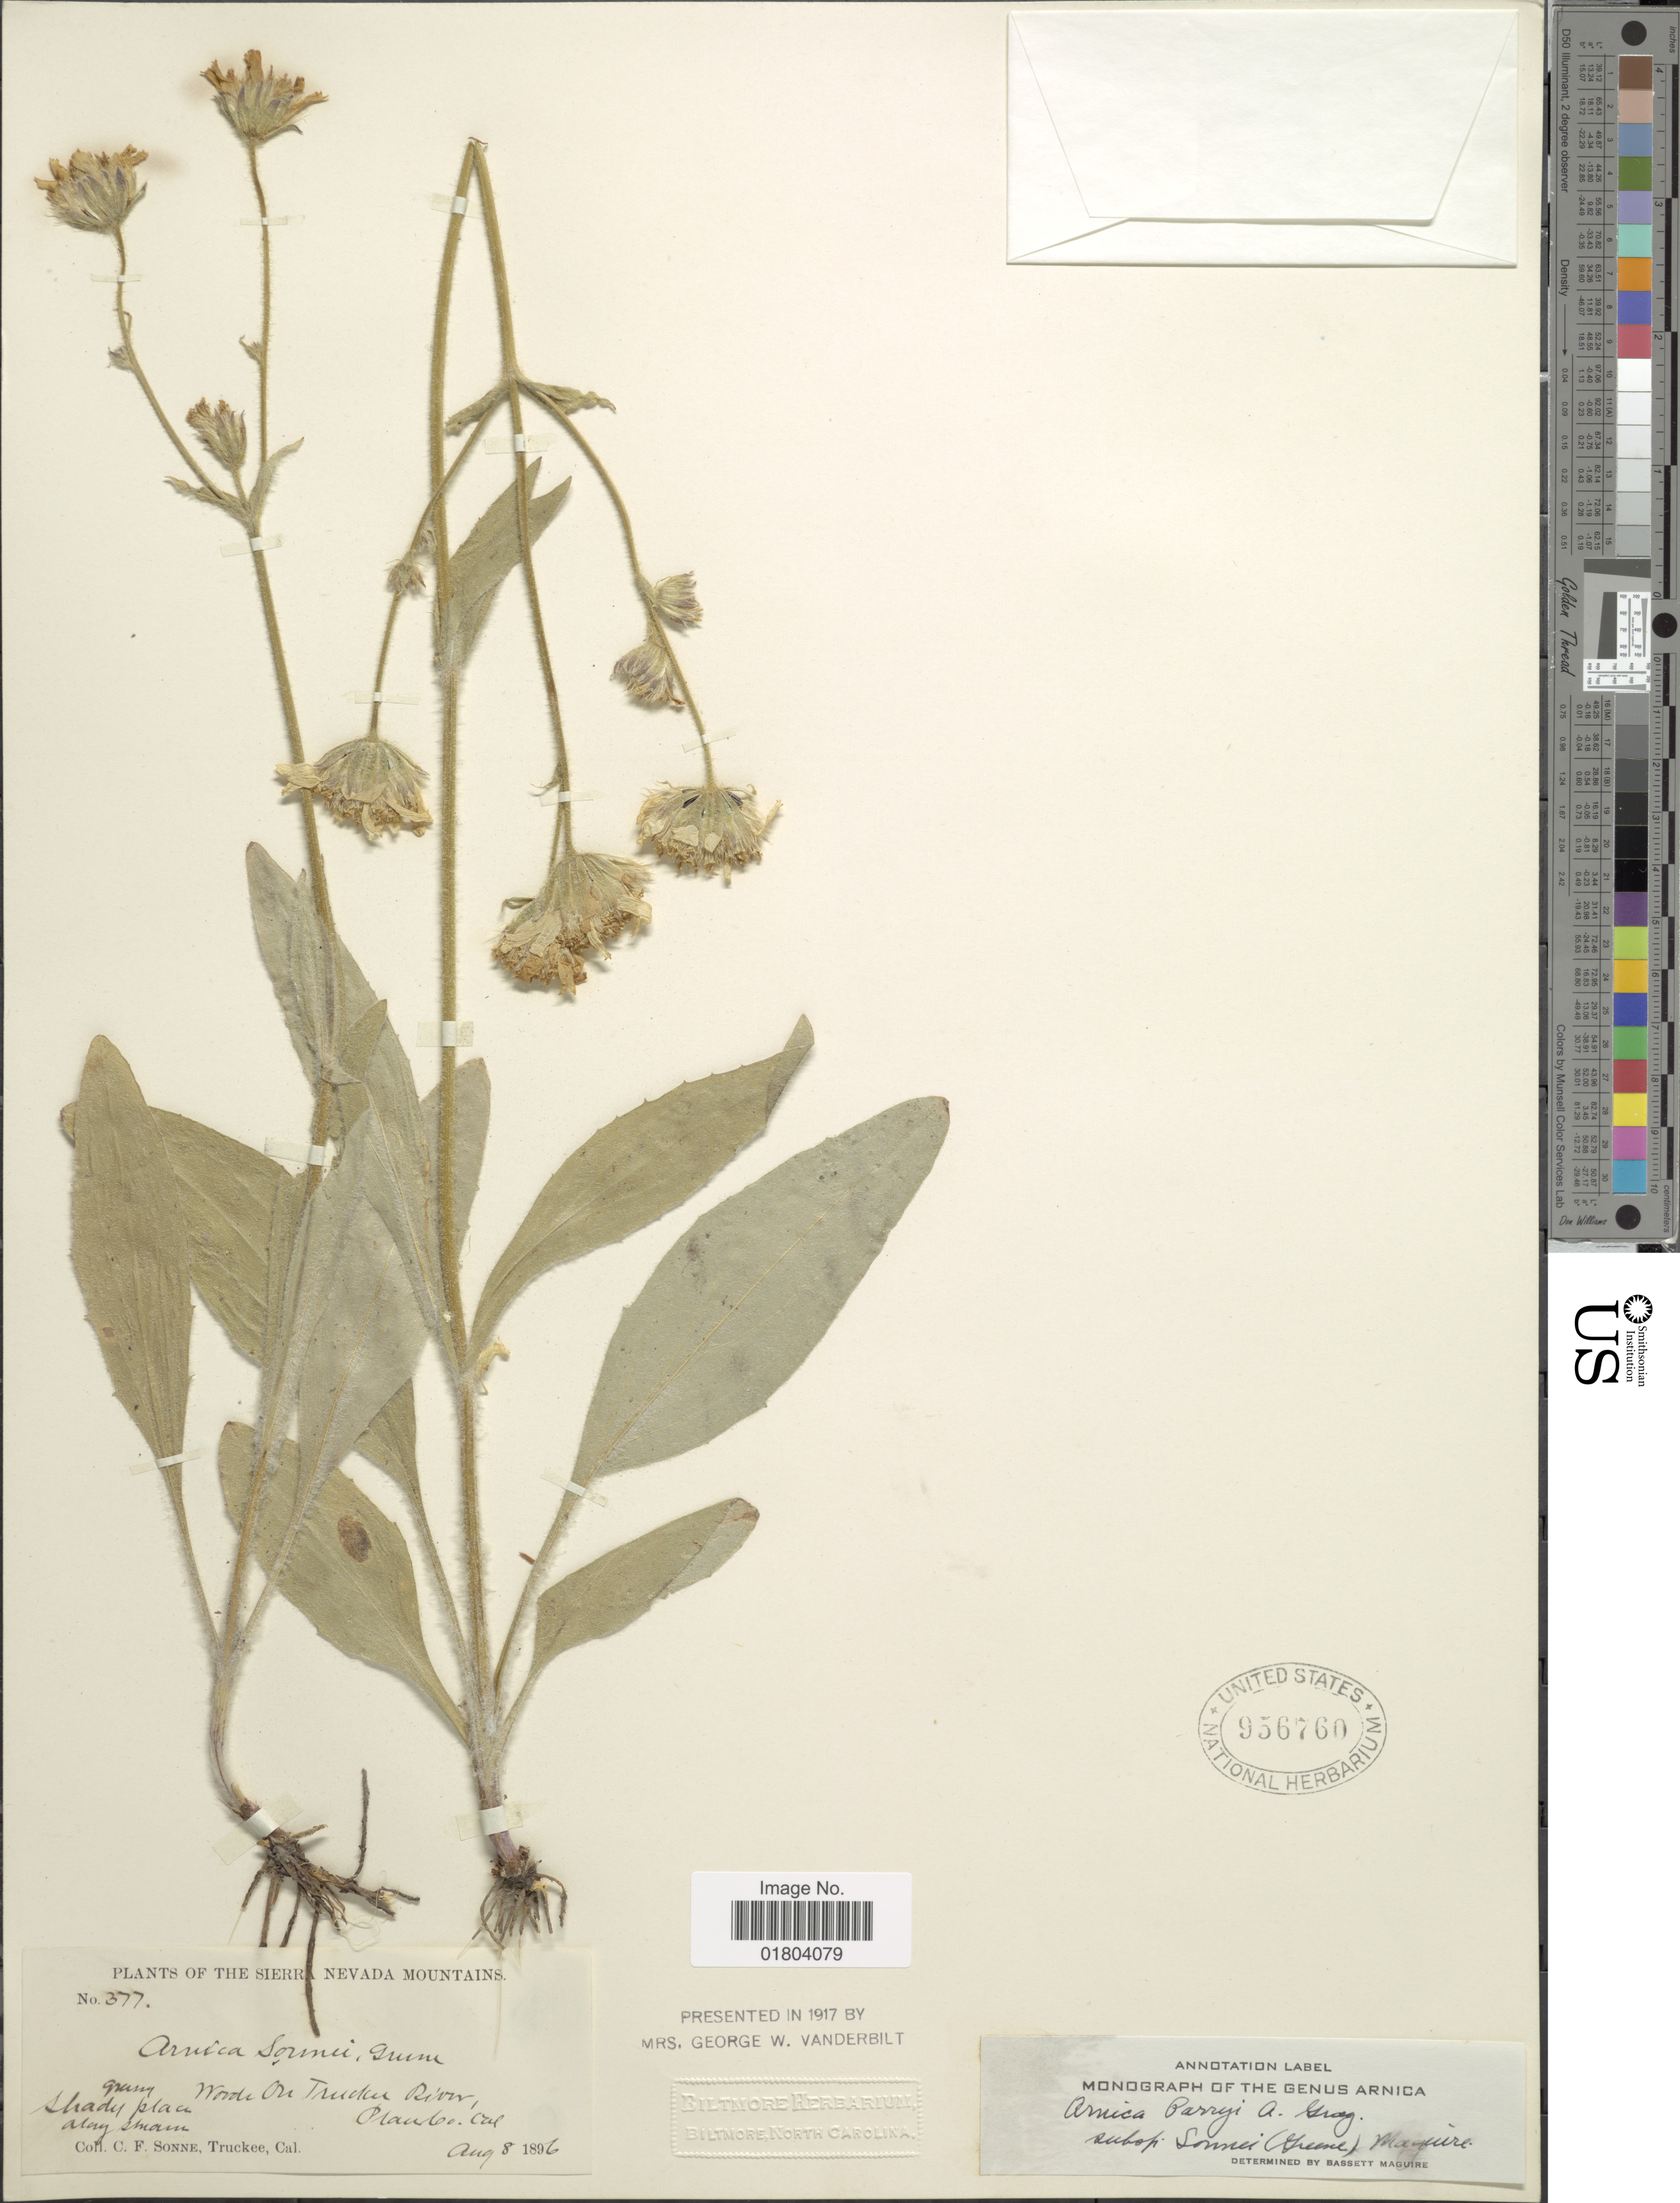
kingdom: Plantae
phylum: Tracheophyta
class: Magnoliopsida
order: Asterales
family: Asteraceae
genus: Arnica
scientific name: Arnica parryi subsp. sonnei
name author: (Greene) Maguire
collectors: C. Sonne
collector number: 377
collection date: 1896-08-08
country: United States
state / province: California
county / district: Placer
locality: The Sierra Nevada Mountains, Woods on Trucker River, Placer Co, Shady places along stream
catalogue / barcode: US 956760